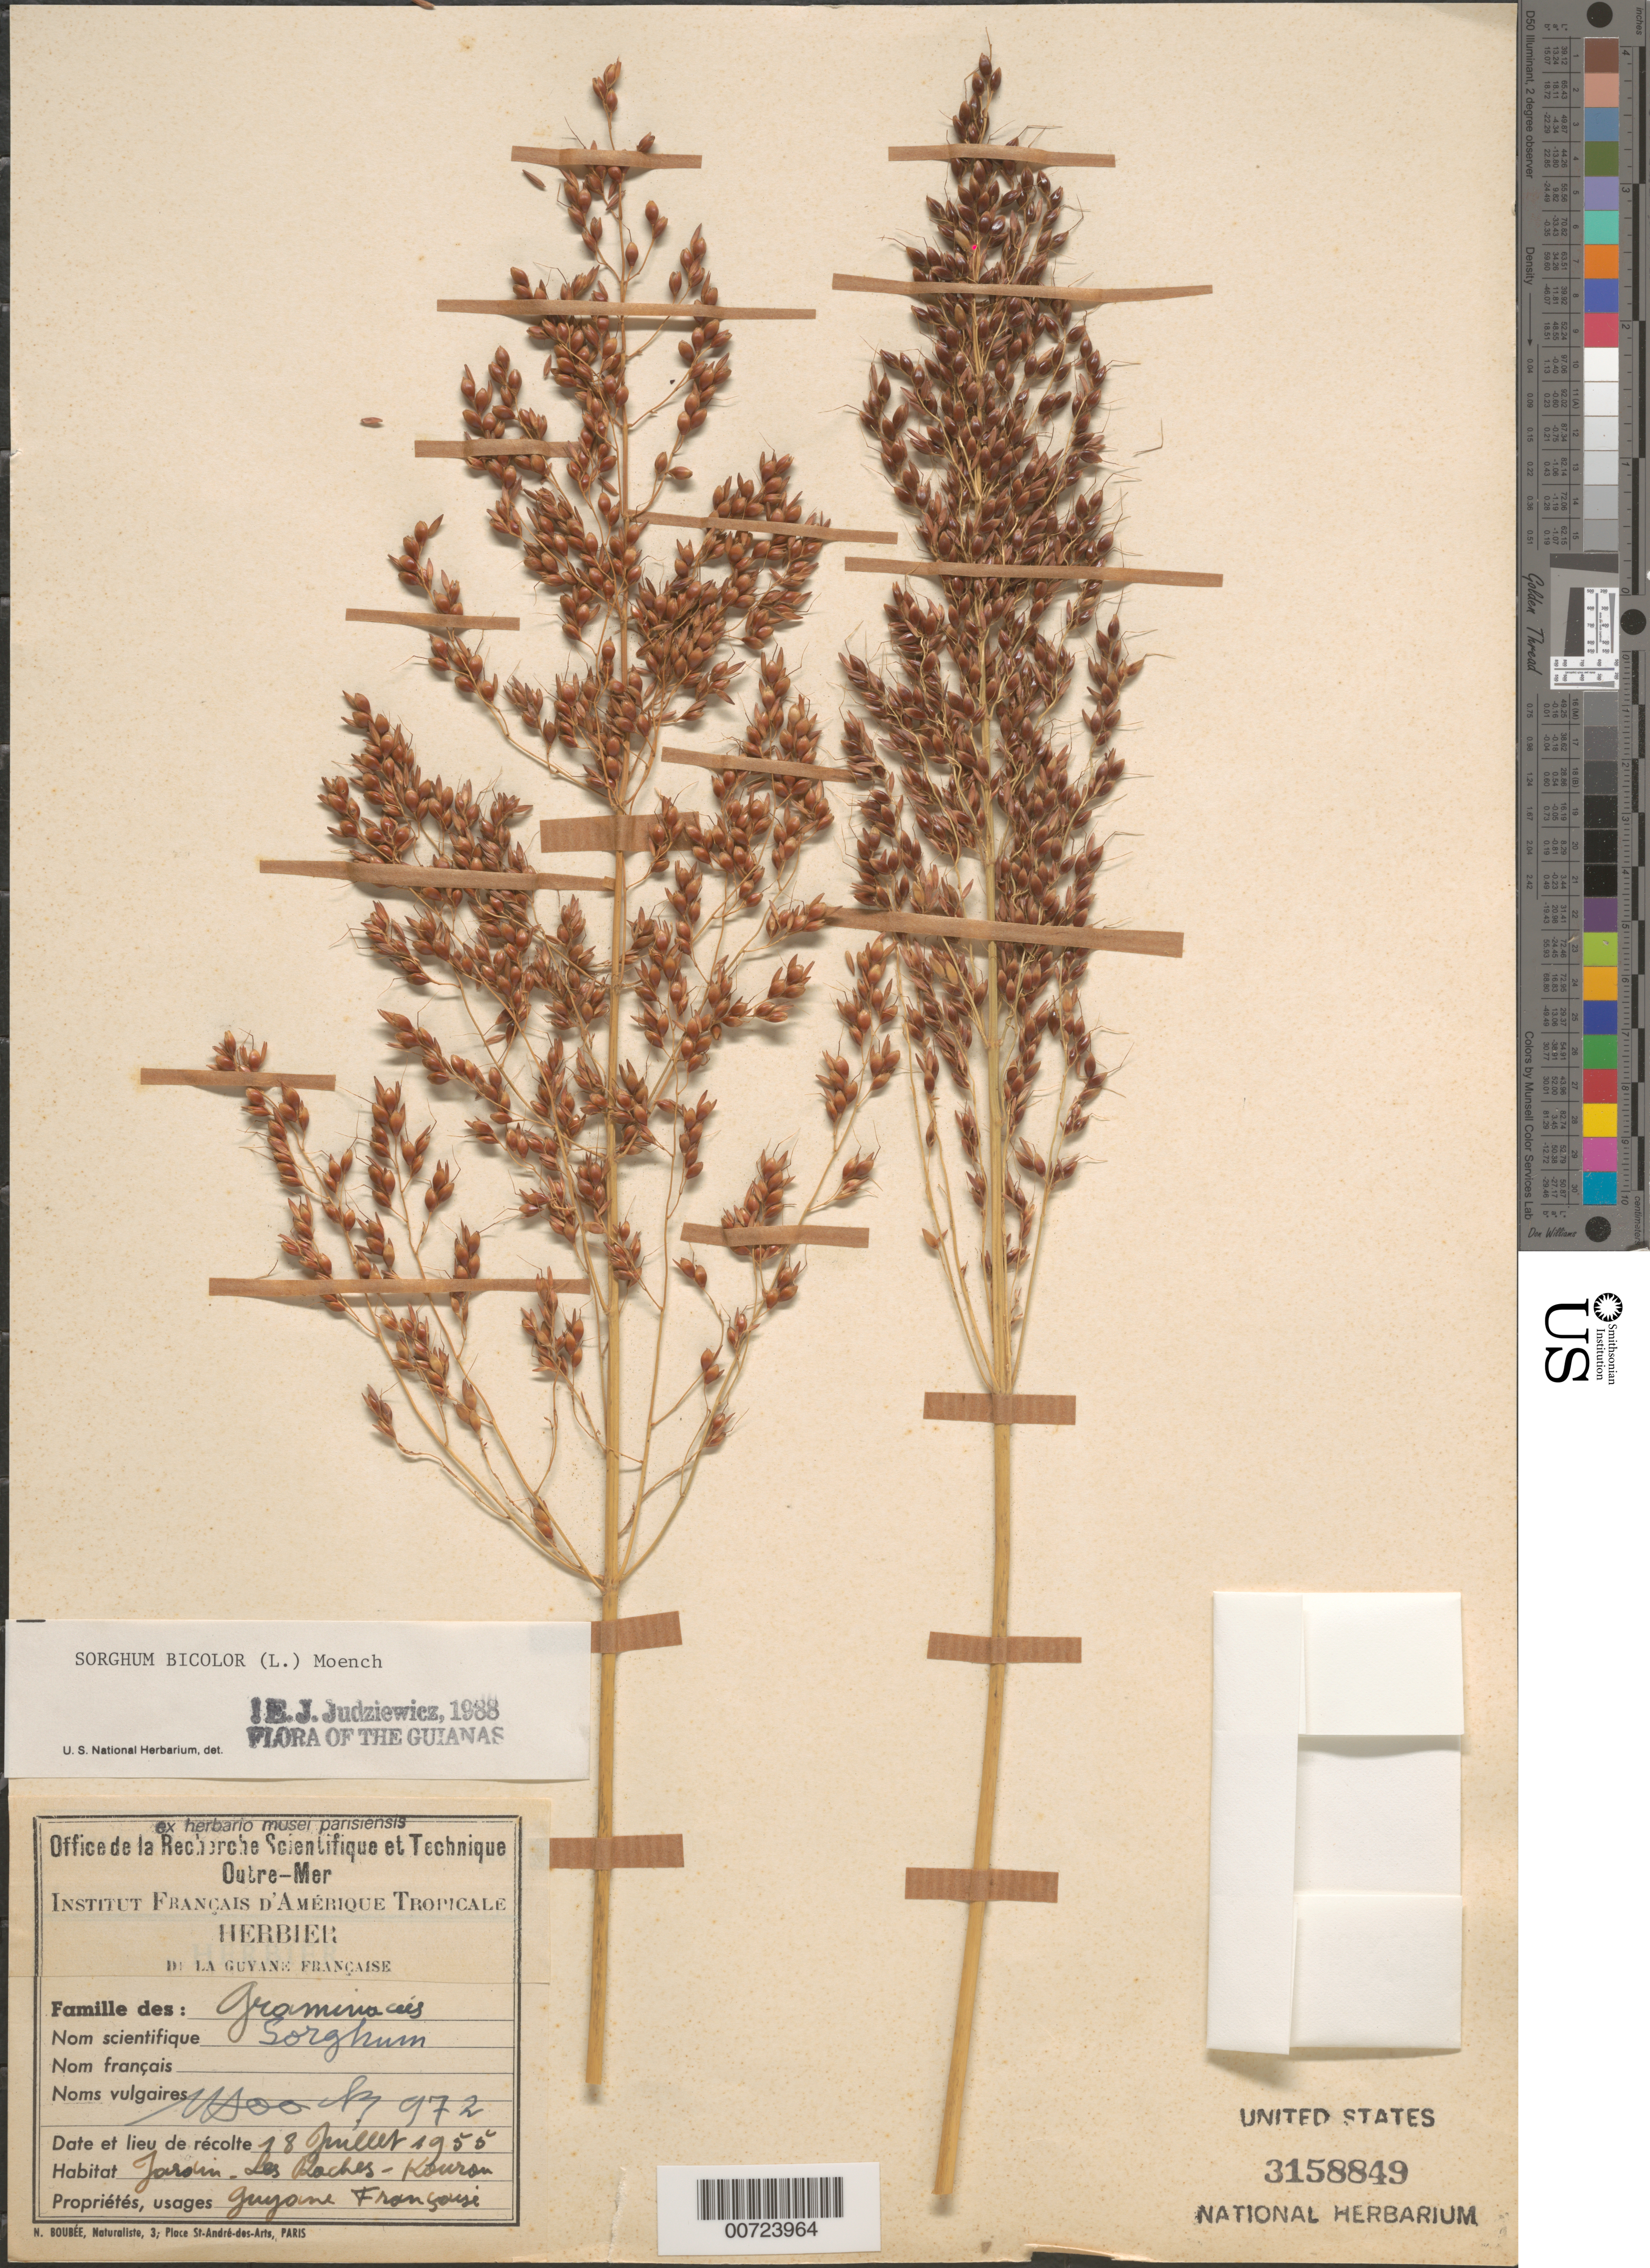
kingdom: Plantae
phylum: Tracheophyta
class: Liliopsida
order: Poales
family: Poaceae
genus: Sorghum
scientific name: Sorghum bicolor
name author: (L.) Moench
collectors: J. Hoock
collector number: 972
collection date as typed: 18-Jul-55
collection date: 1955-07-18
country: French Guiana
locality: Route de Koruro, les Roches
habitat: Garden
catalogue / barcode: US 3158849